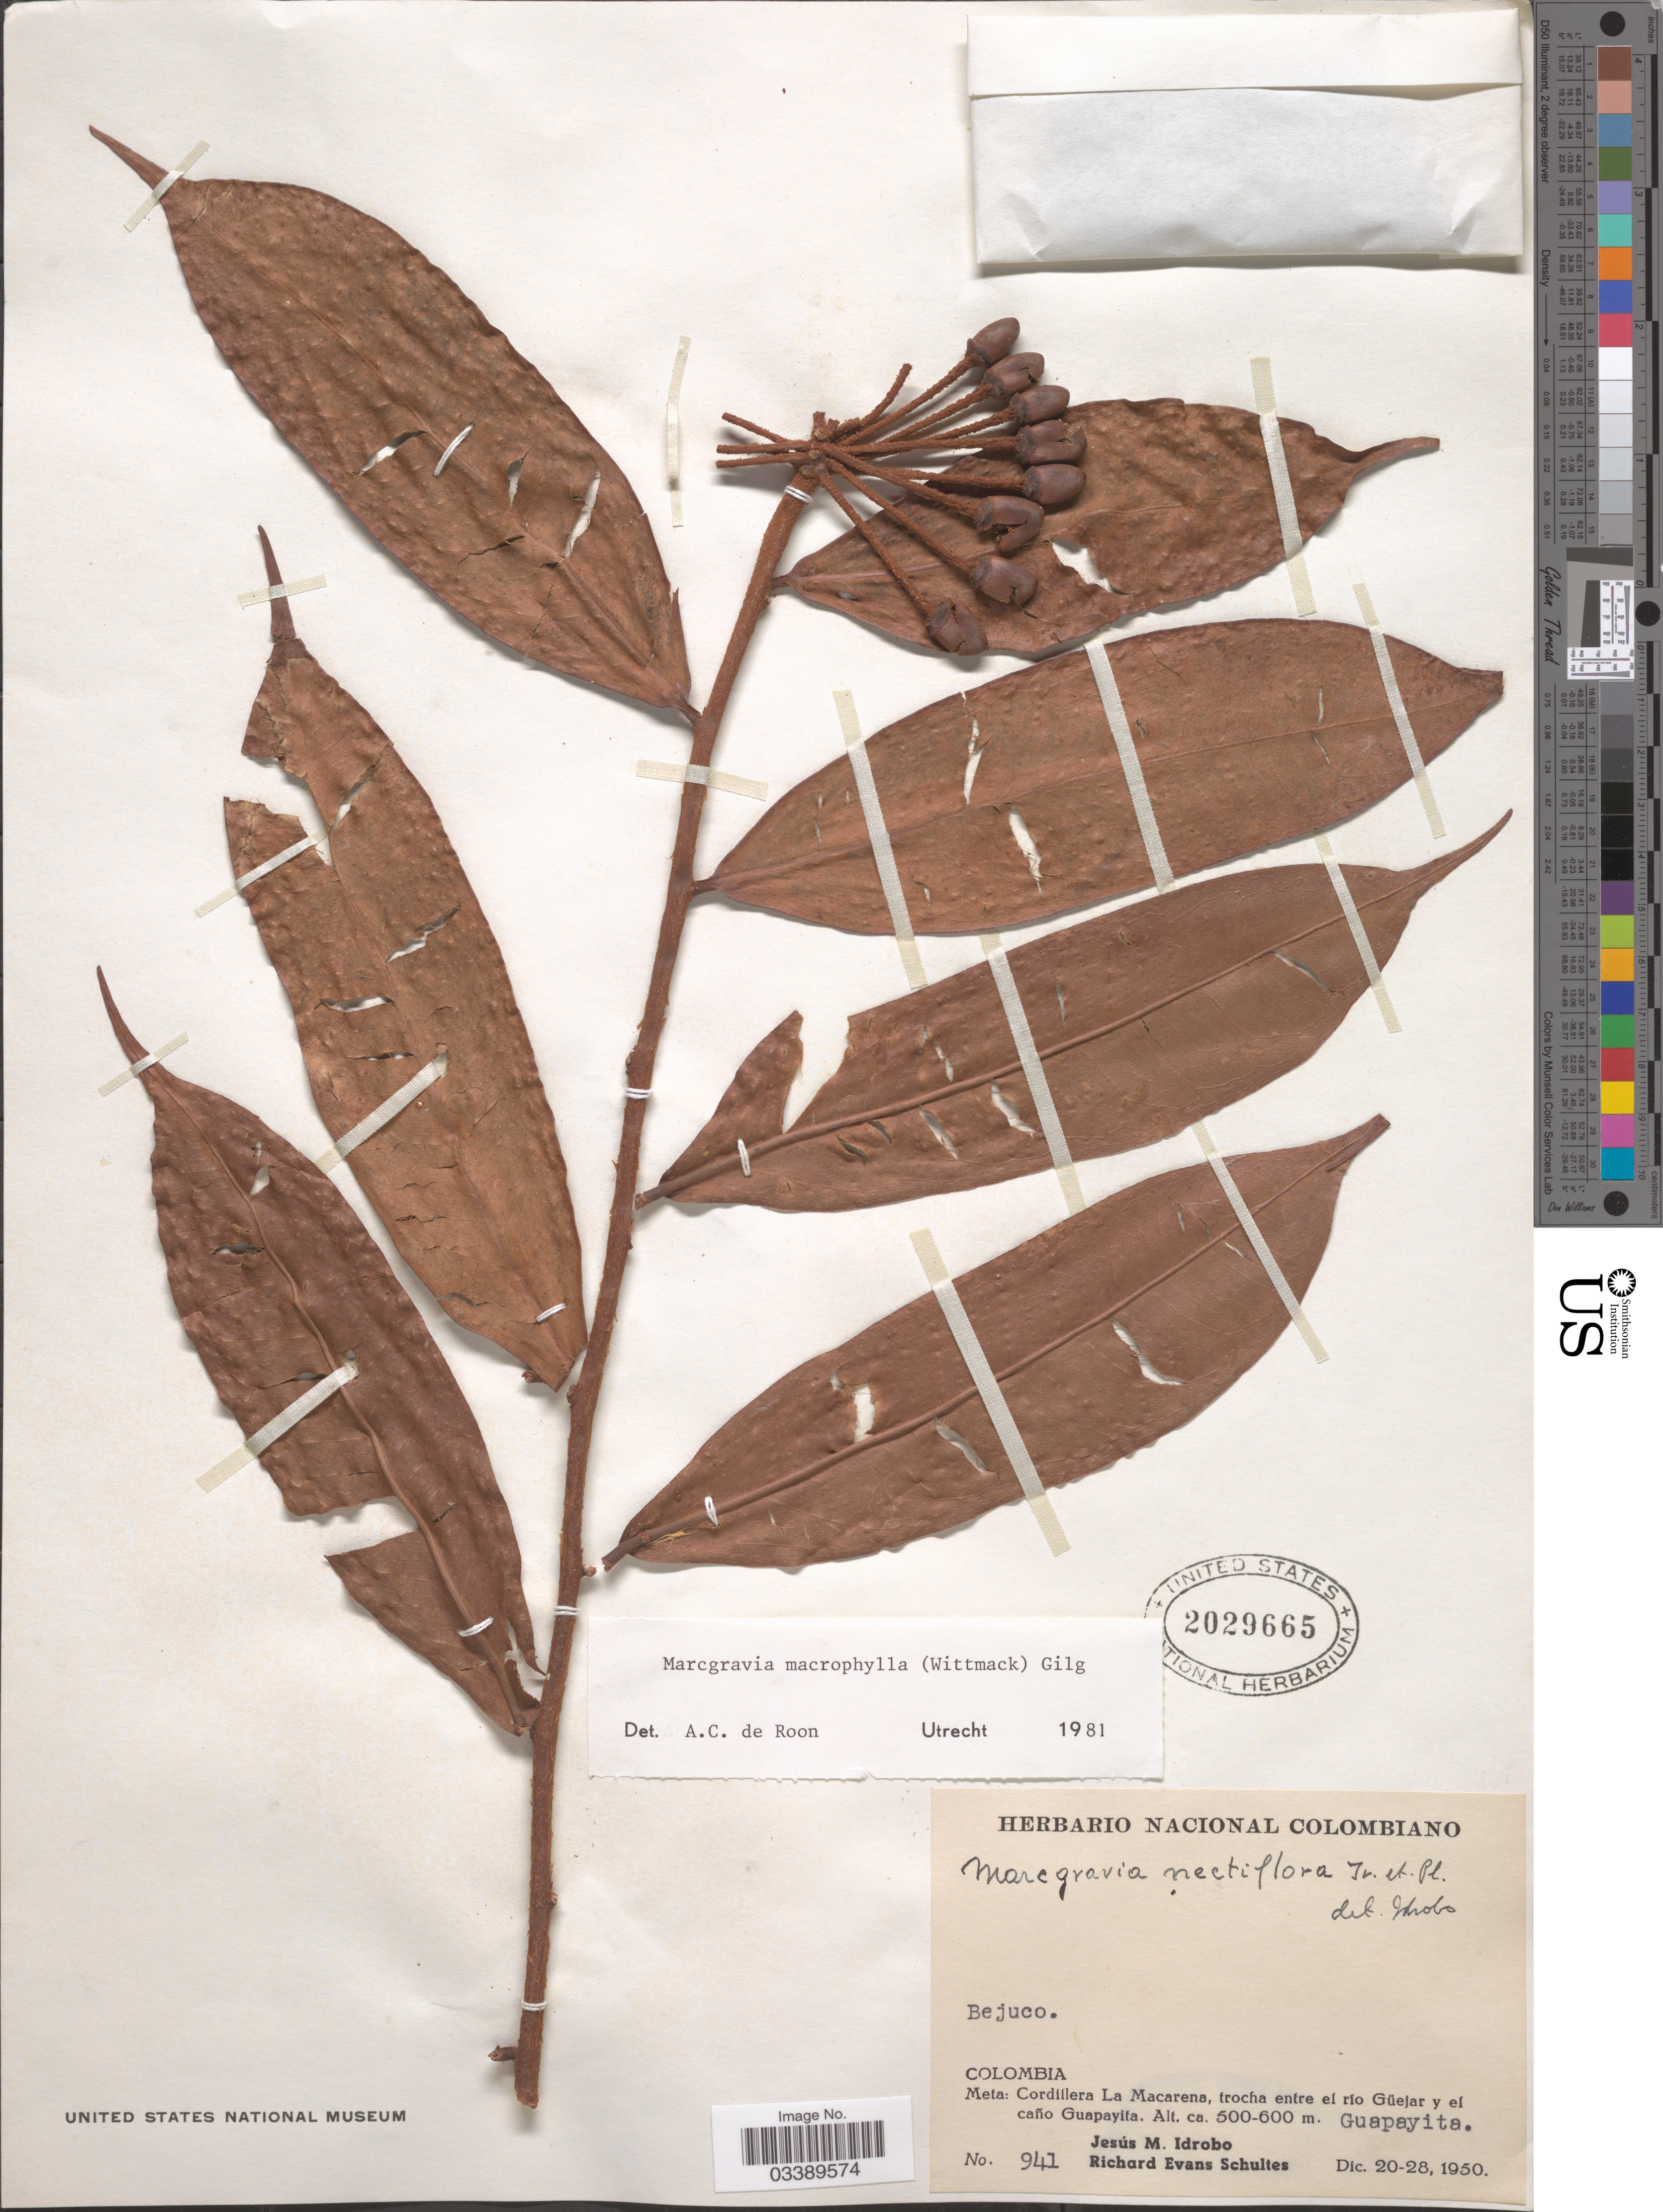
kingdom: Plantae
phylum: Tracheophyta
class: Magnoliopsida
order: Ericales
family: Marcgraviaceae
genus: Marcgravia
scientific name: Marcgravia macrophylla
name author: (Wittm.) Gilg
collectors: J. M. Idrobo & R. E. Schultes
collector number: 941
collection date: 1950-12-20/1950-12-28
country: Colombia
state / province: Meta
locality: Cordillera La Macarena, trocha entre el río Güejar y el caño Guapayita. Guapayita.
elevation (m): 500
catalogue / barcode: US 2029665